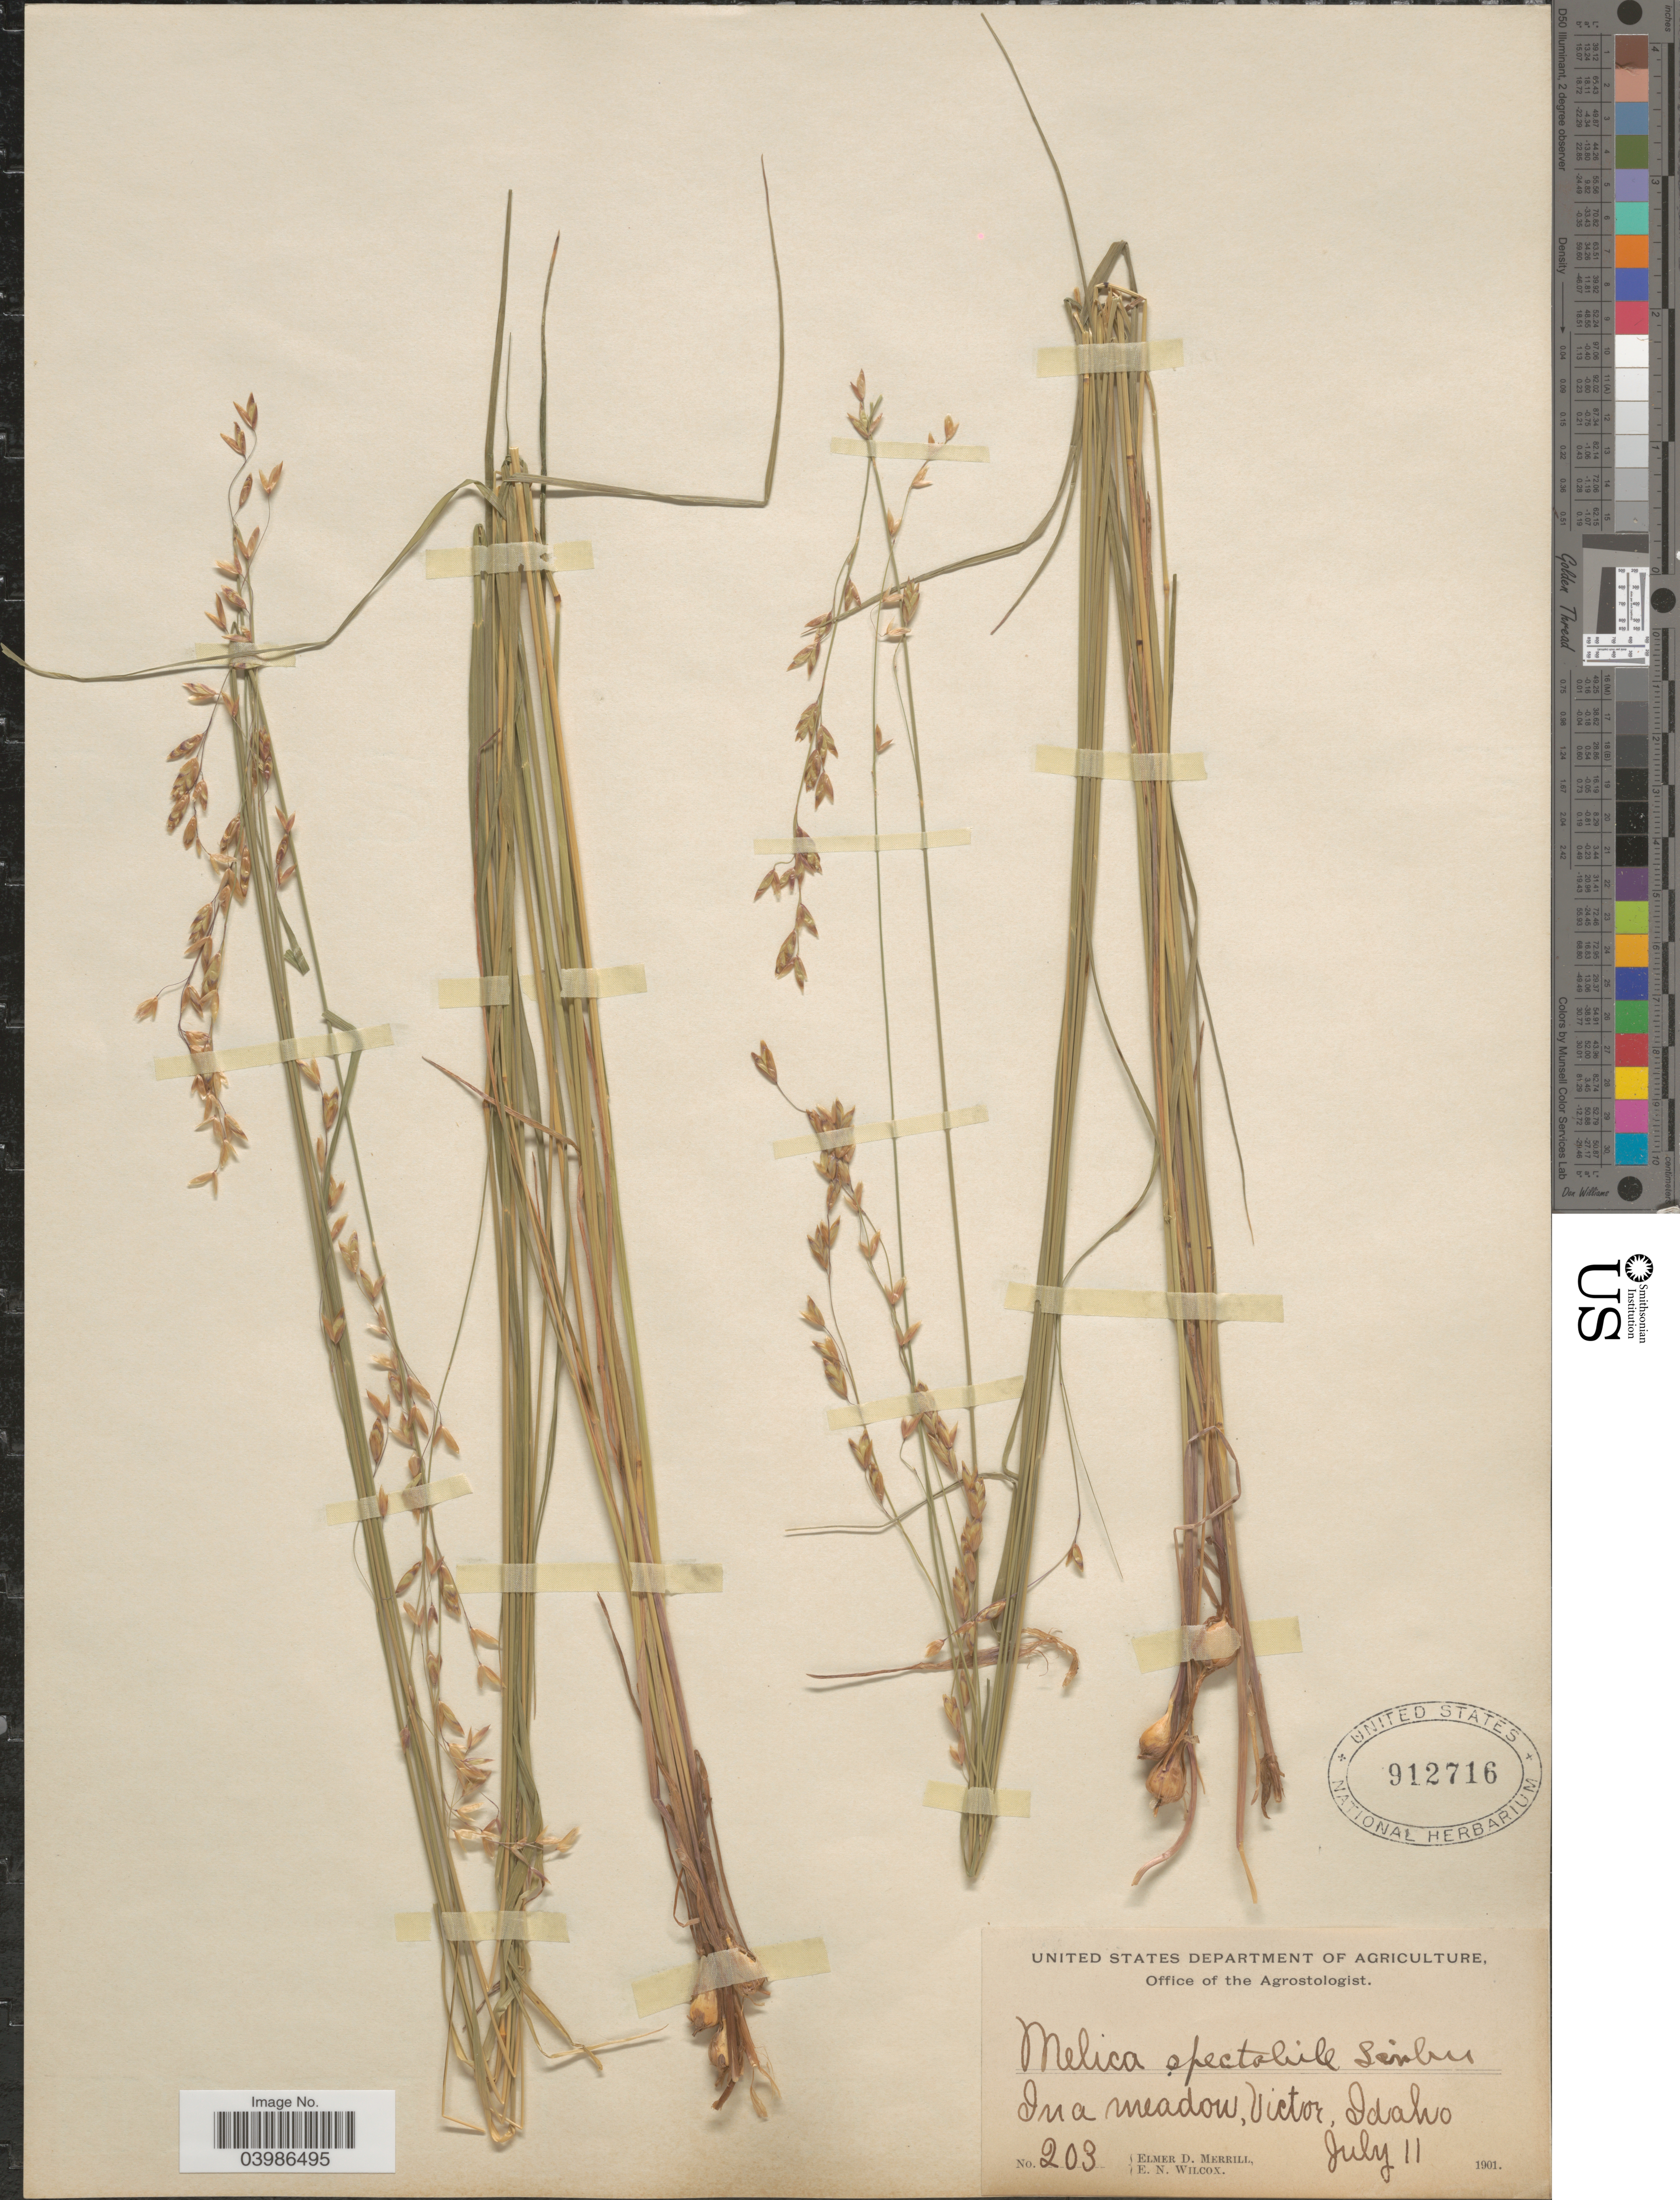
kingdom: Plantae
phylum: Tracheophyta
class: Liliopsida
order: Poales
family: Poaceae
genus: Melica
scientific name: Melica spectabilis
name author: Scribn.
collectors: E. D. Merrill & E. Wilcox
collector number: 203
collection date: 1901-07-11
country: United States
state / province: Idaho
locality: In a meadow, Victor.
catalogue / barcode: US 912716